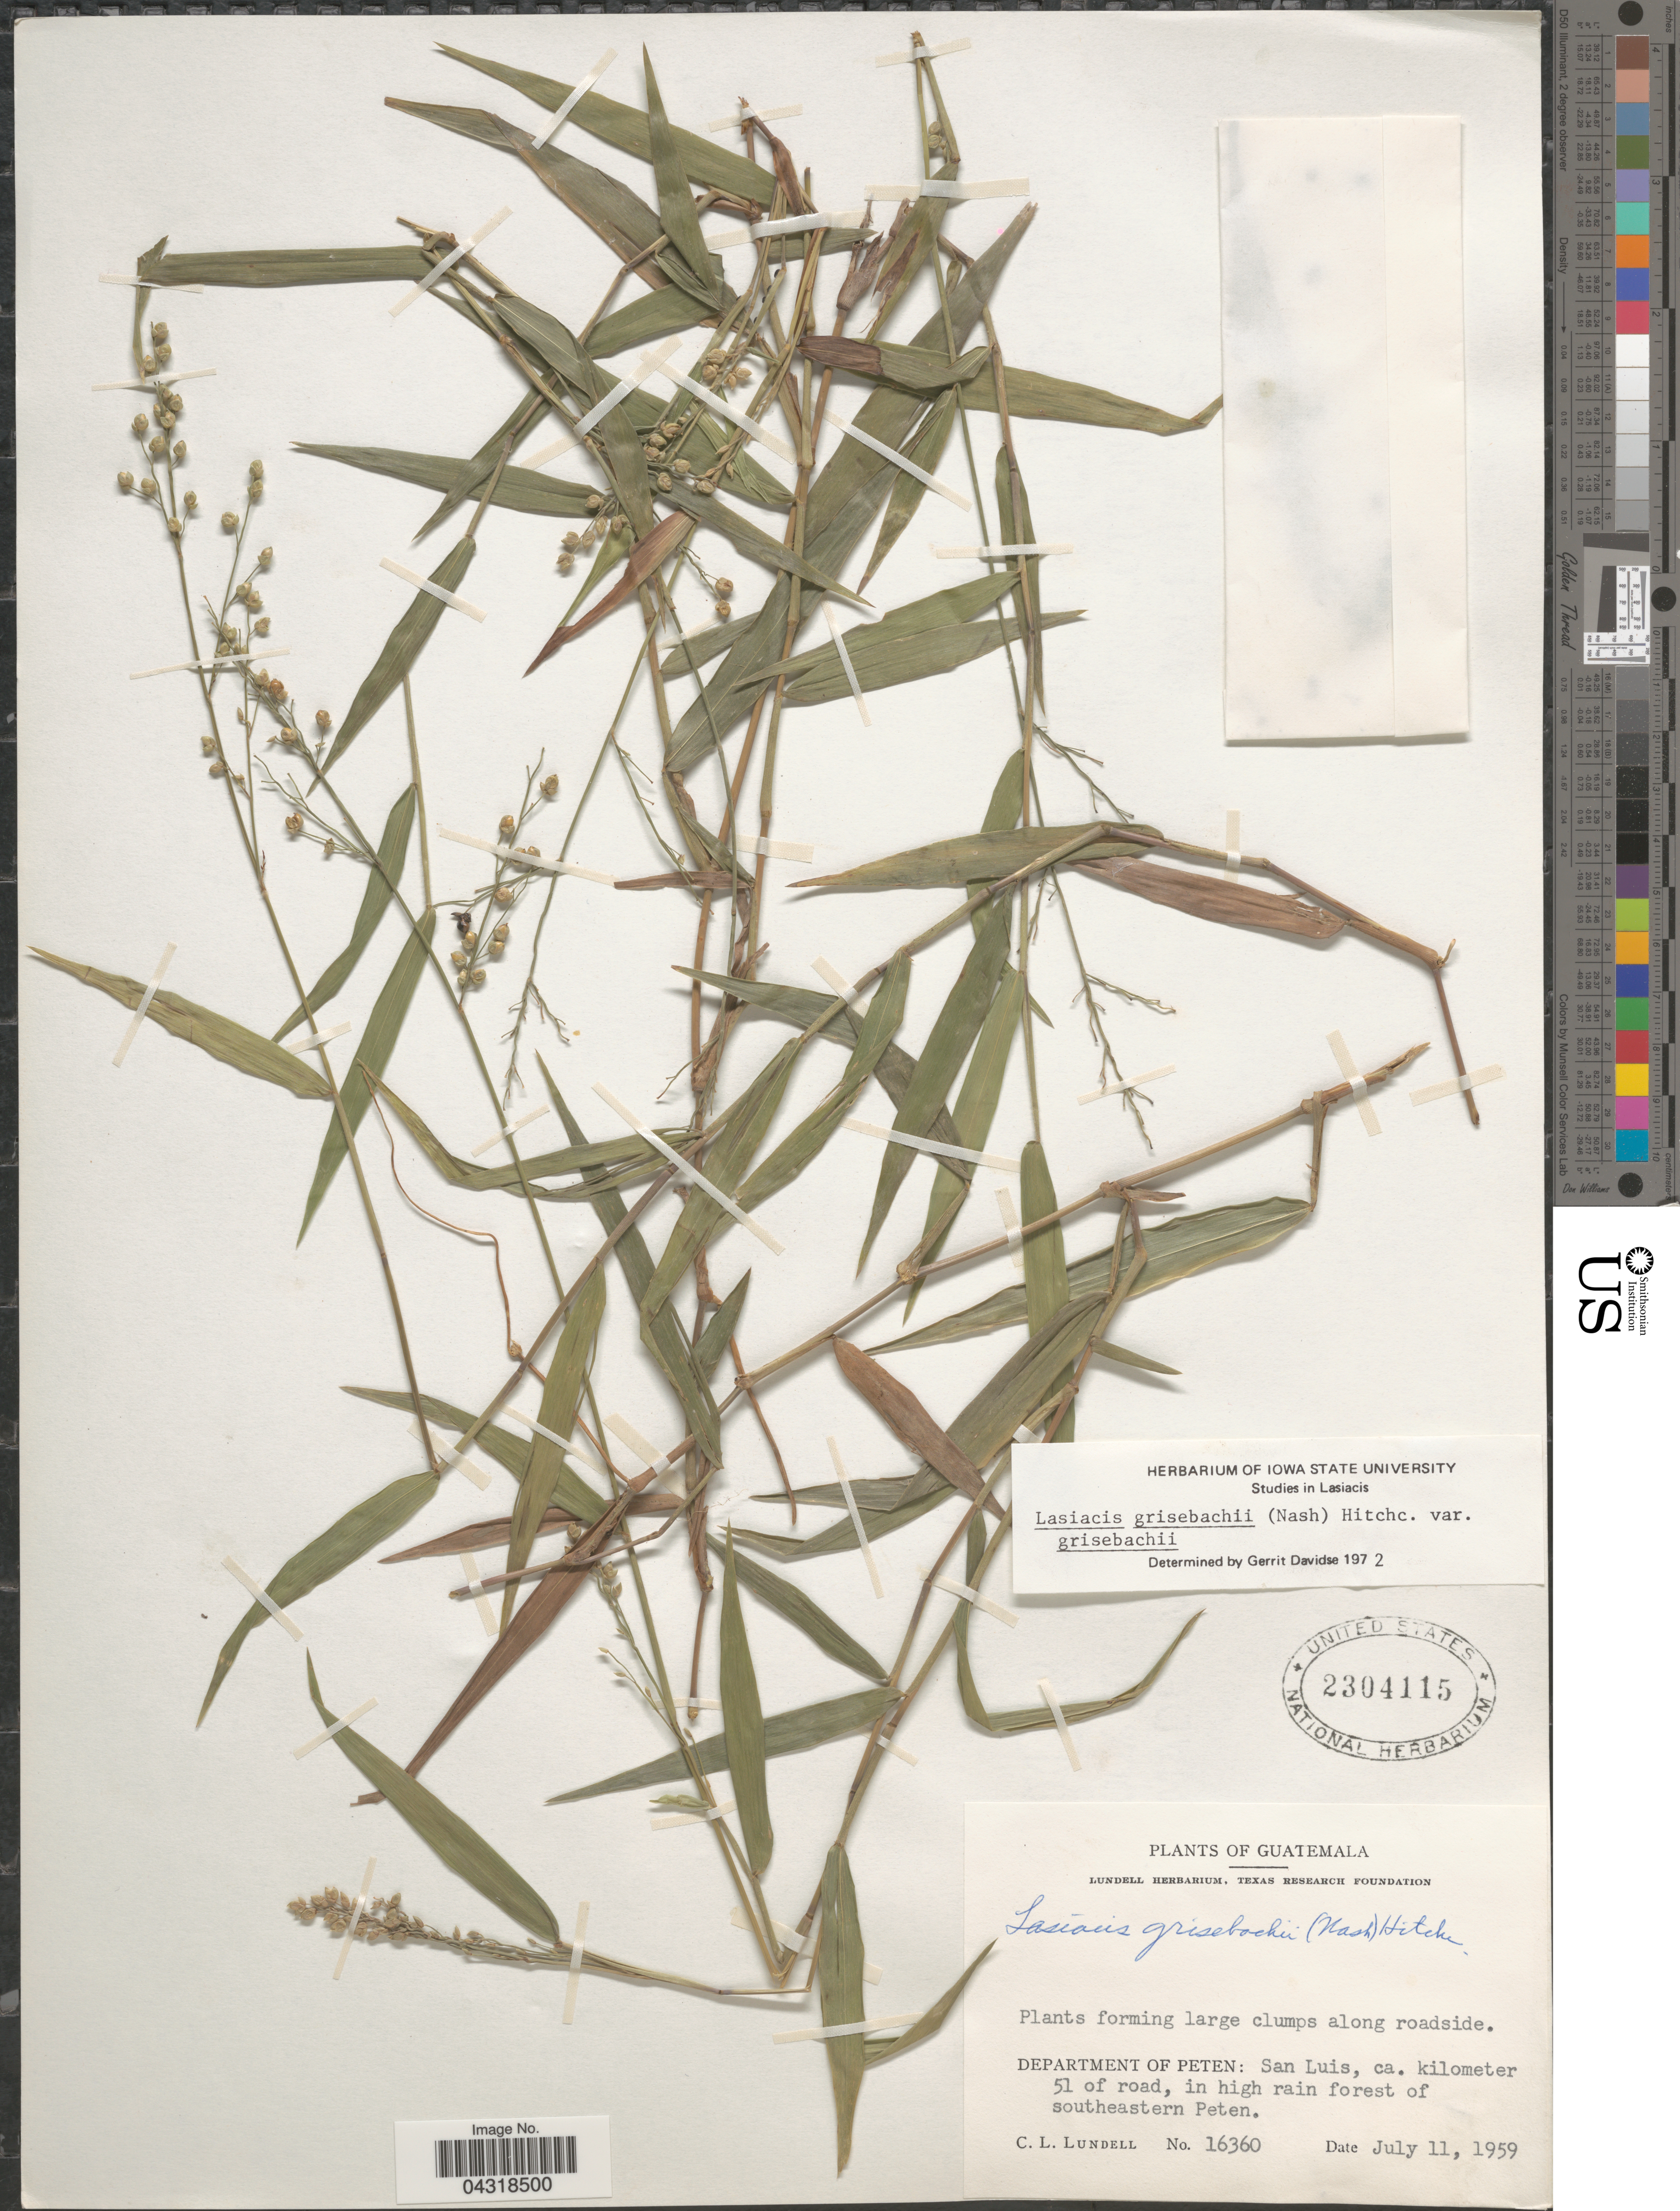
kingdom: Plantae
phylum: Tracheophyta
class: Liliopsida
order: Poales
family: Poaceae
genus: Lasiacis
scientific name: Lasiacis grisebachii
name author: (Nash) Hitchc.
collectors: C. L. Lundell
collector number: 16360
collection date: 1959-07-11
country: Guatemala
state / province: El Peten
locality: Department of Peten: San Luis, ca. kilometer 51 of road, in high rain forest of southeastern Peten.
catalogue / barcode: US 2304115